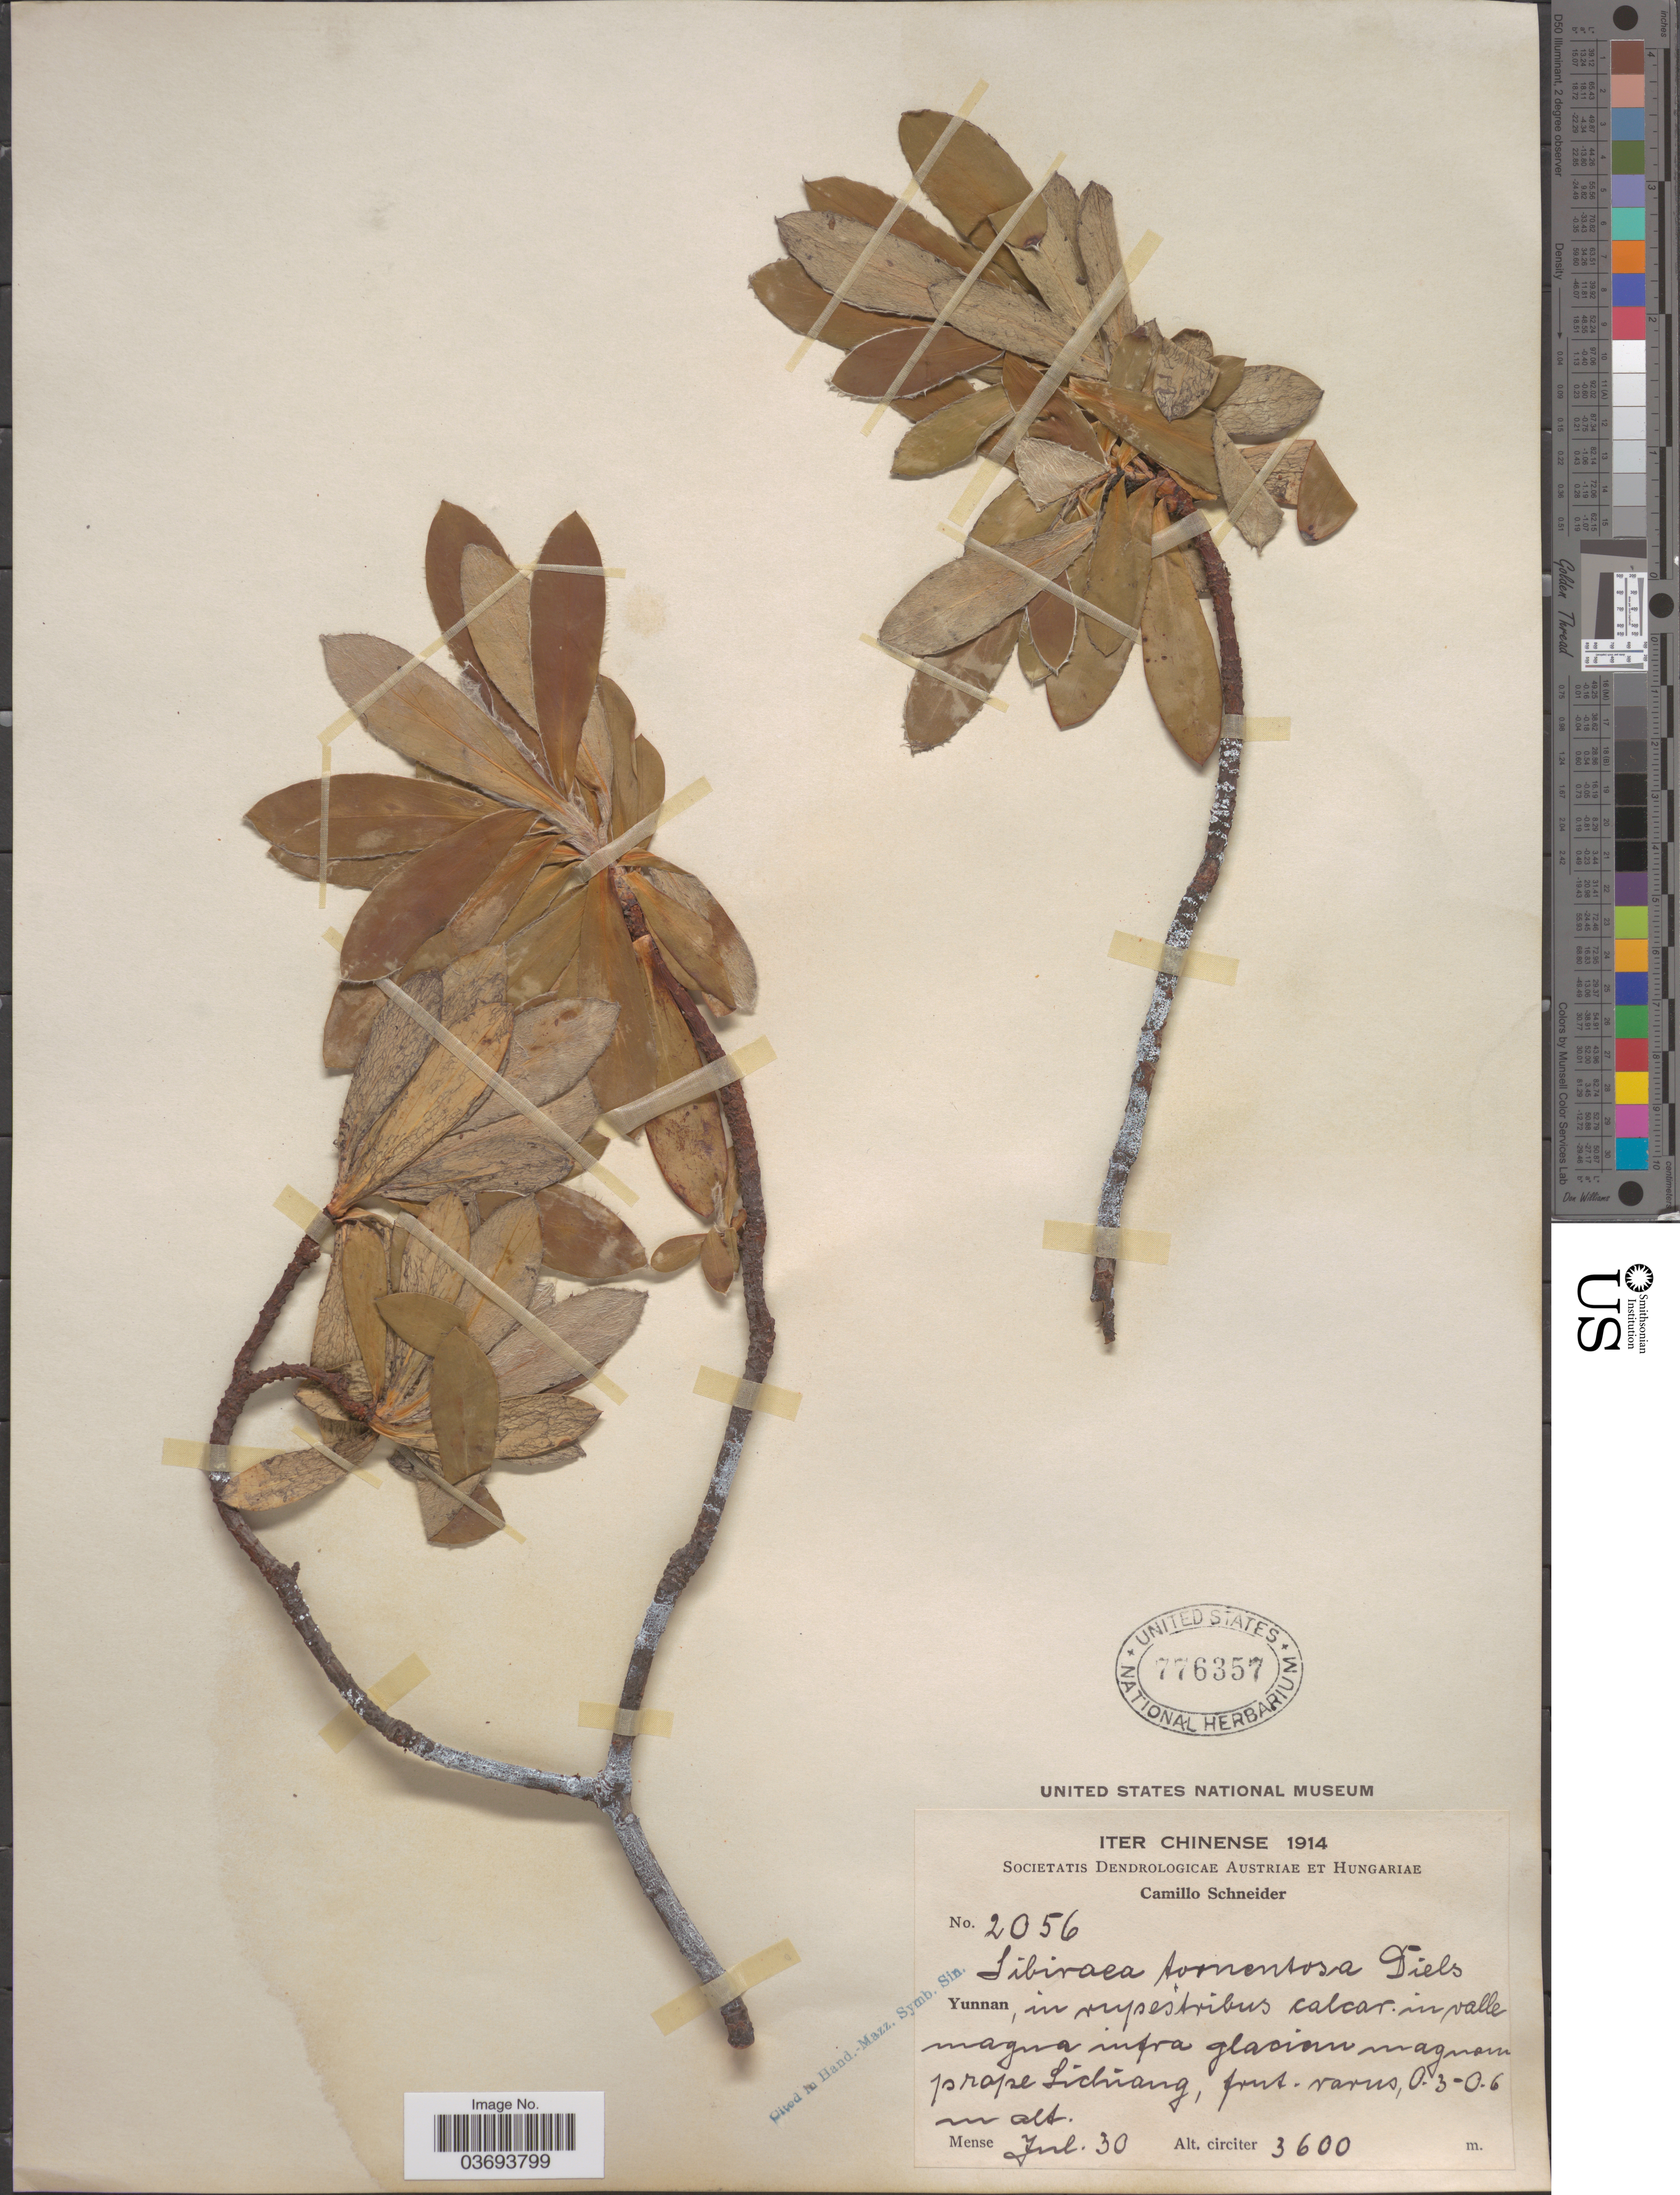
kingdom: Plantae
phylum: Tracheophyta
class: Magnoliopsida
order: Rosales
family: Rosaceae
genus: Sibiraea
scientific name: Sibiraea tomentosa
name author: Diels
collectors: C. K. Schneider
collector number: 2056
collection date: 1914-07-30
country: China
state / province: Yunnan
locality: In rupistribus calcar. in valle magna infra glasinu magnan prope Lichiang.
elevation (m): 3600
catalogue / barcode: US 776357